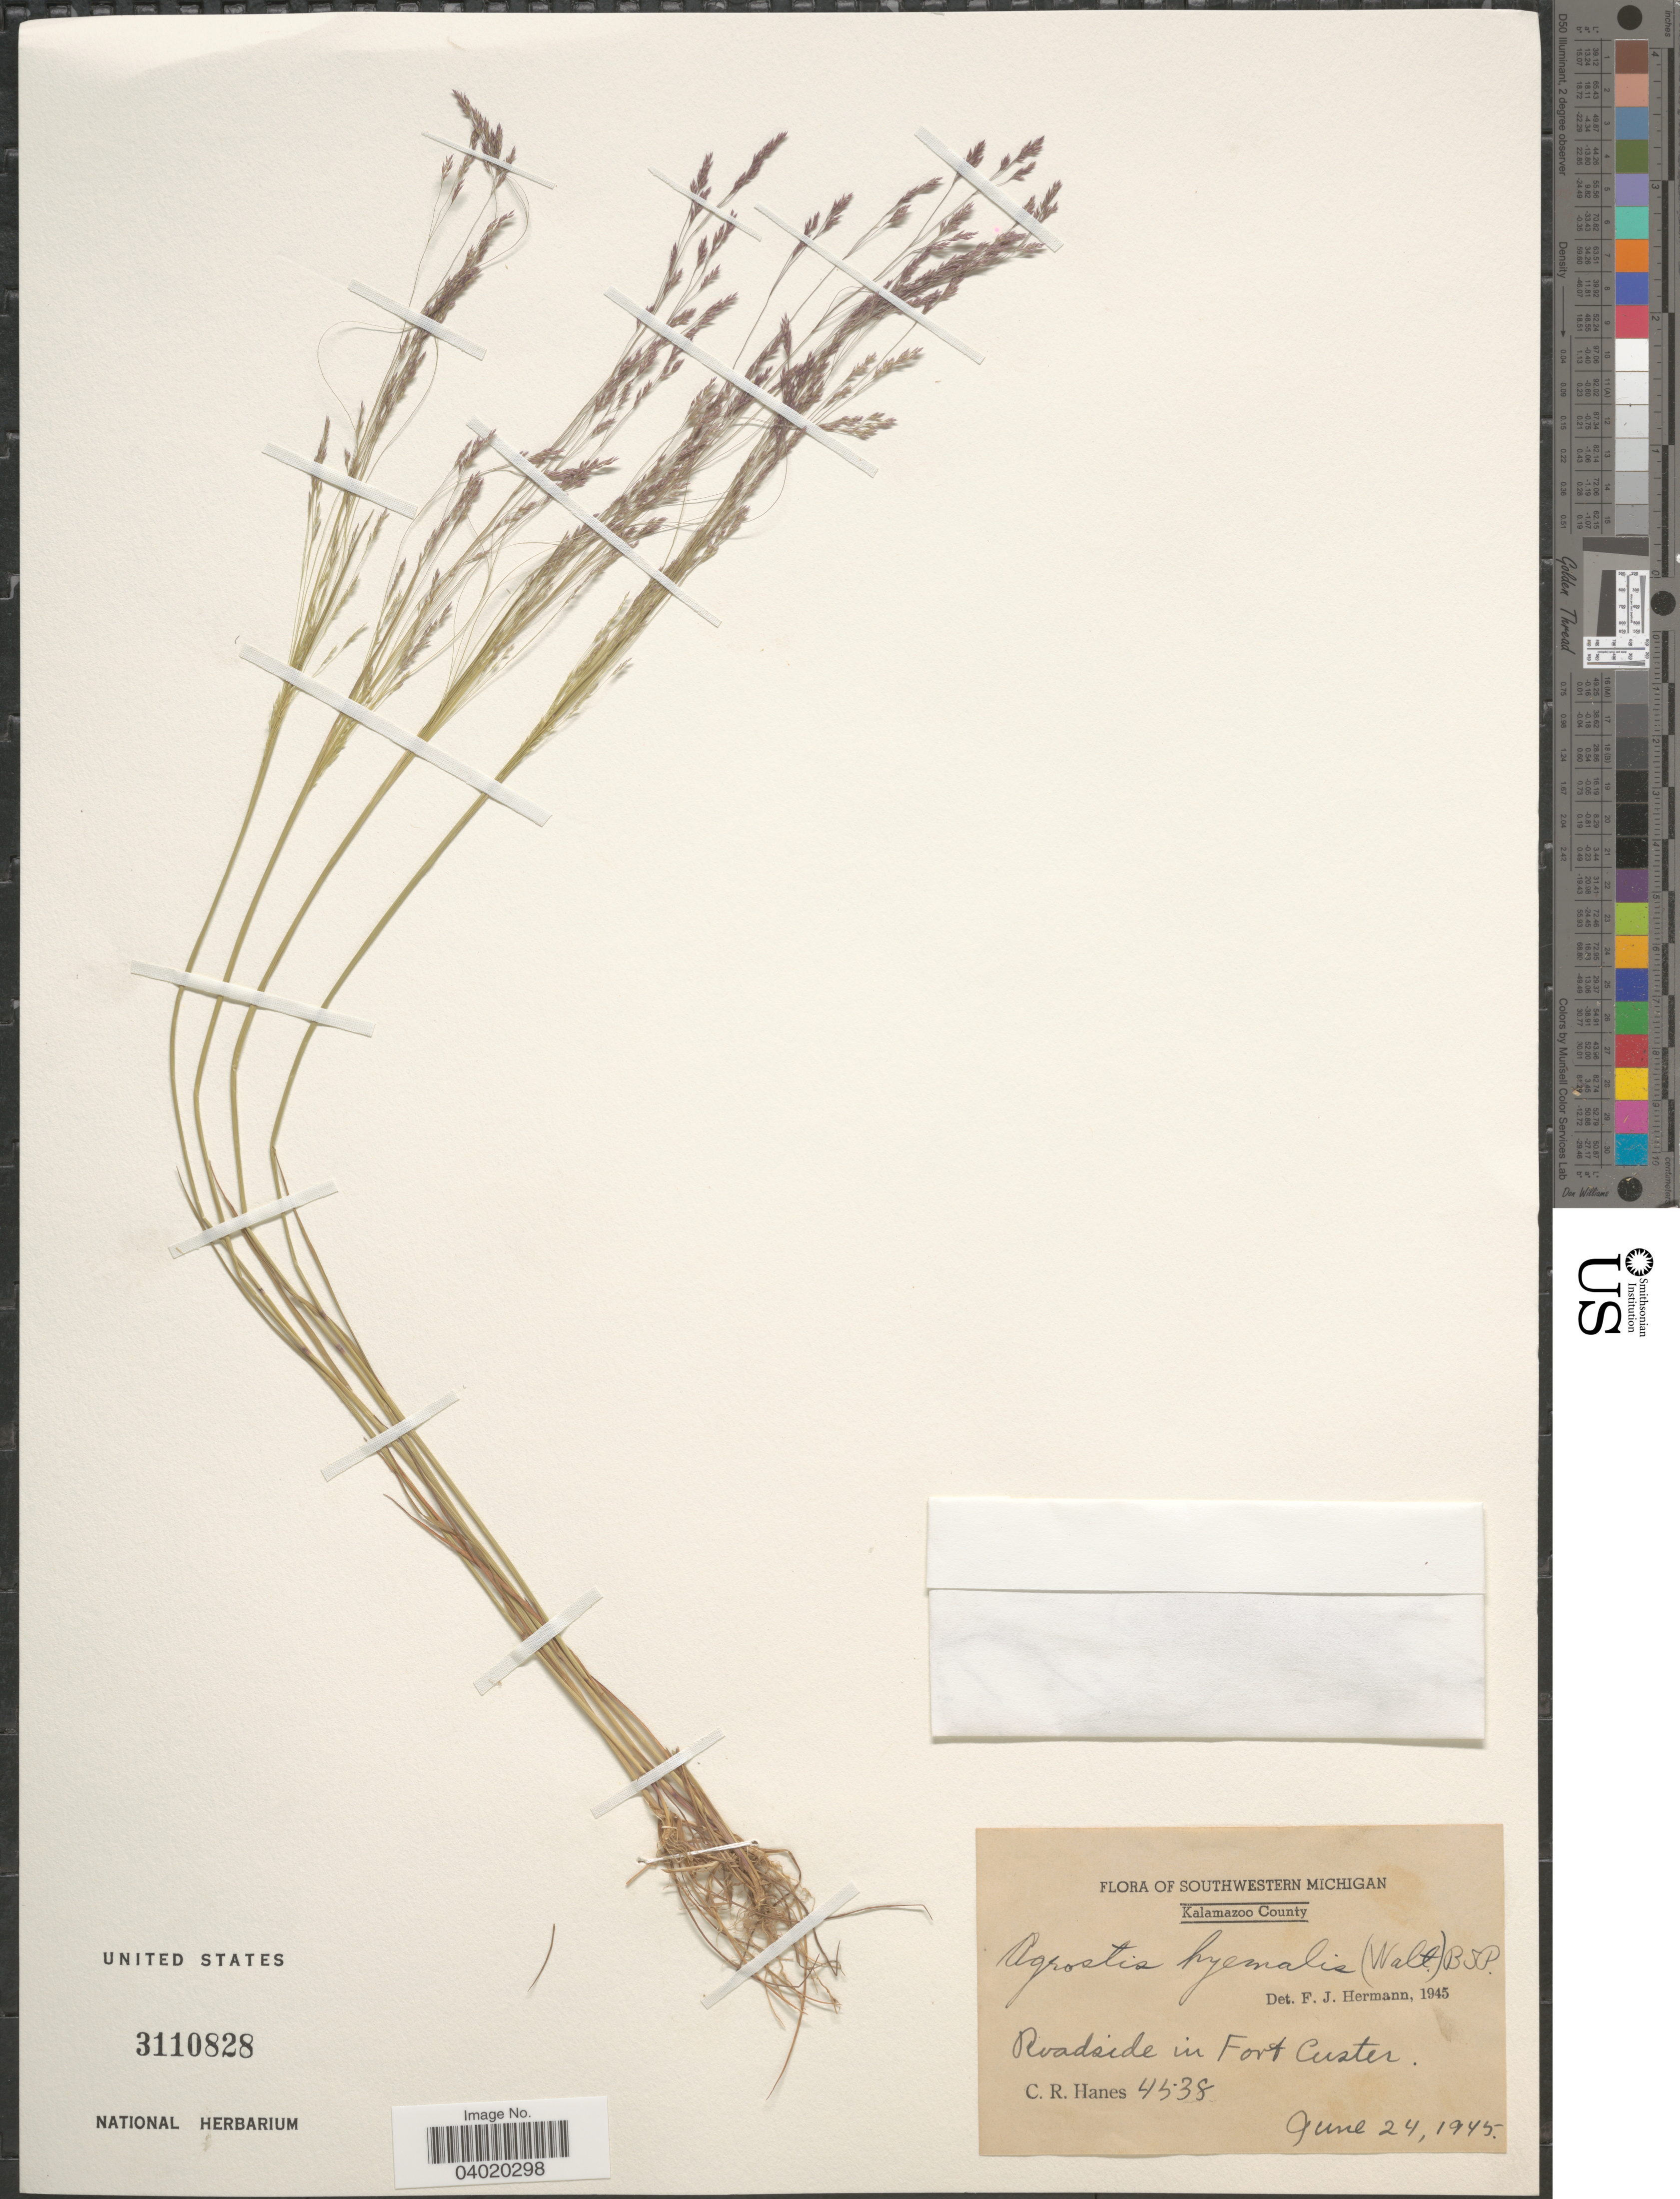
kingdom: Plantae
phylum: Tracheophyta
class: Liliopsida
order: Poales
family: Poaceae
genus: Agrostis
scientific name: Agrostis hyemalis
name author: (Walter) Britton et al.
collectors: C. Hanes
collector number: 4538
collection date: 1945-06-24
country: United States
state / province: Michigan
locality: Southwestern Michigan. Kalamazoo County. Roadside in Fort Custer.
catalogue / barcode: US 3110828